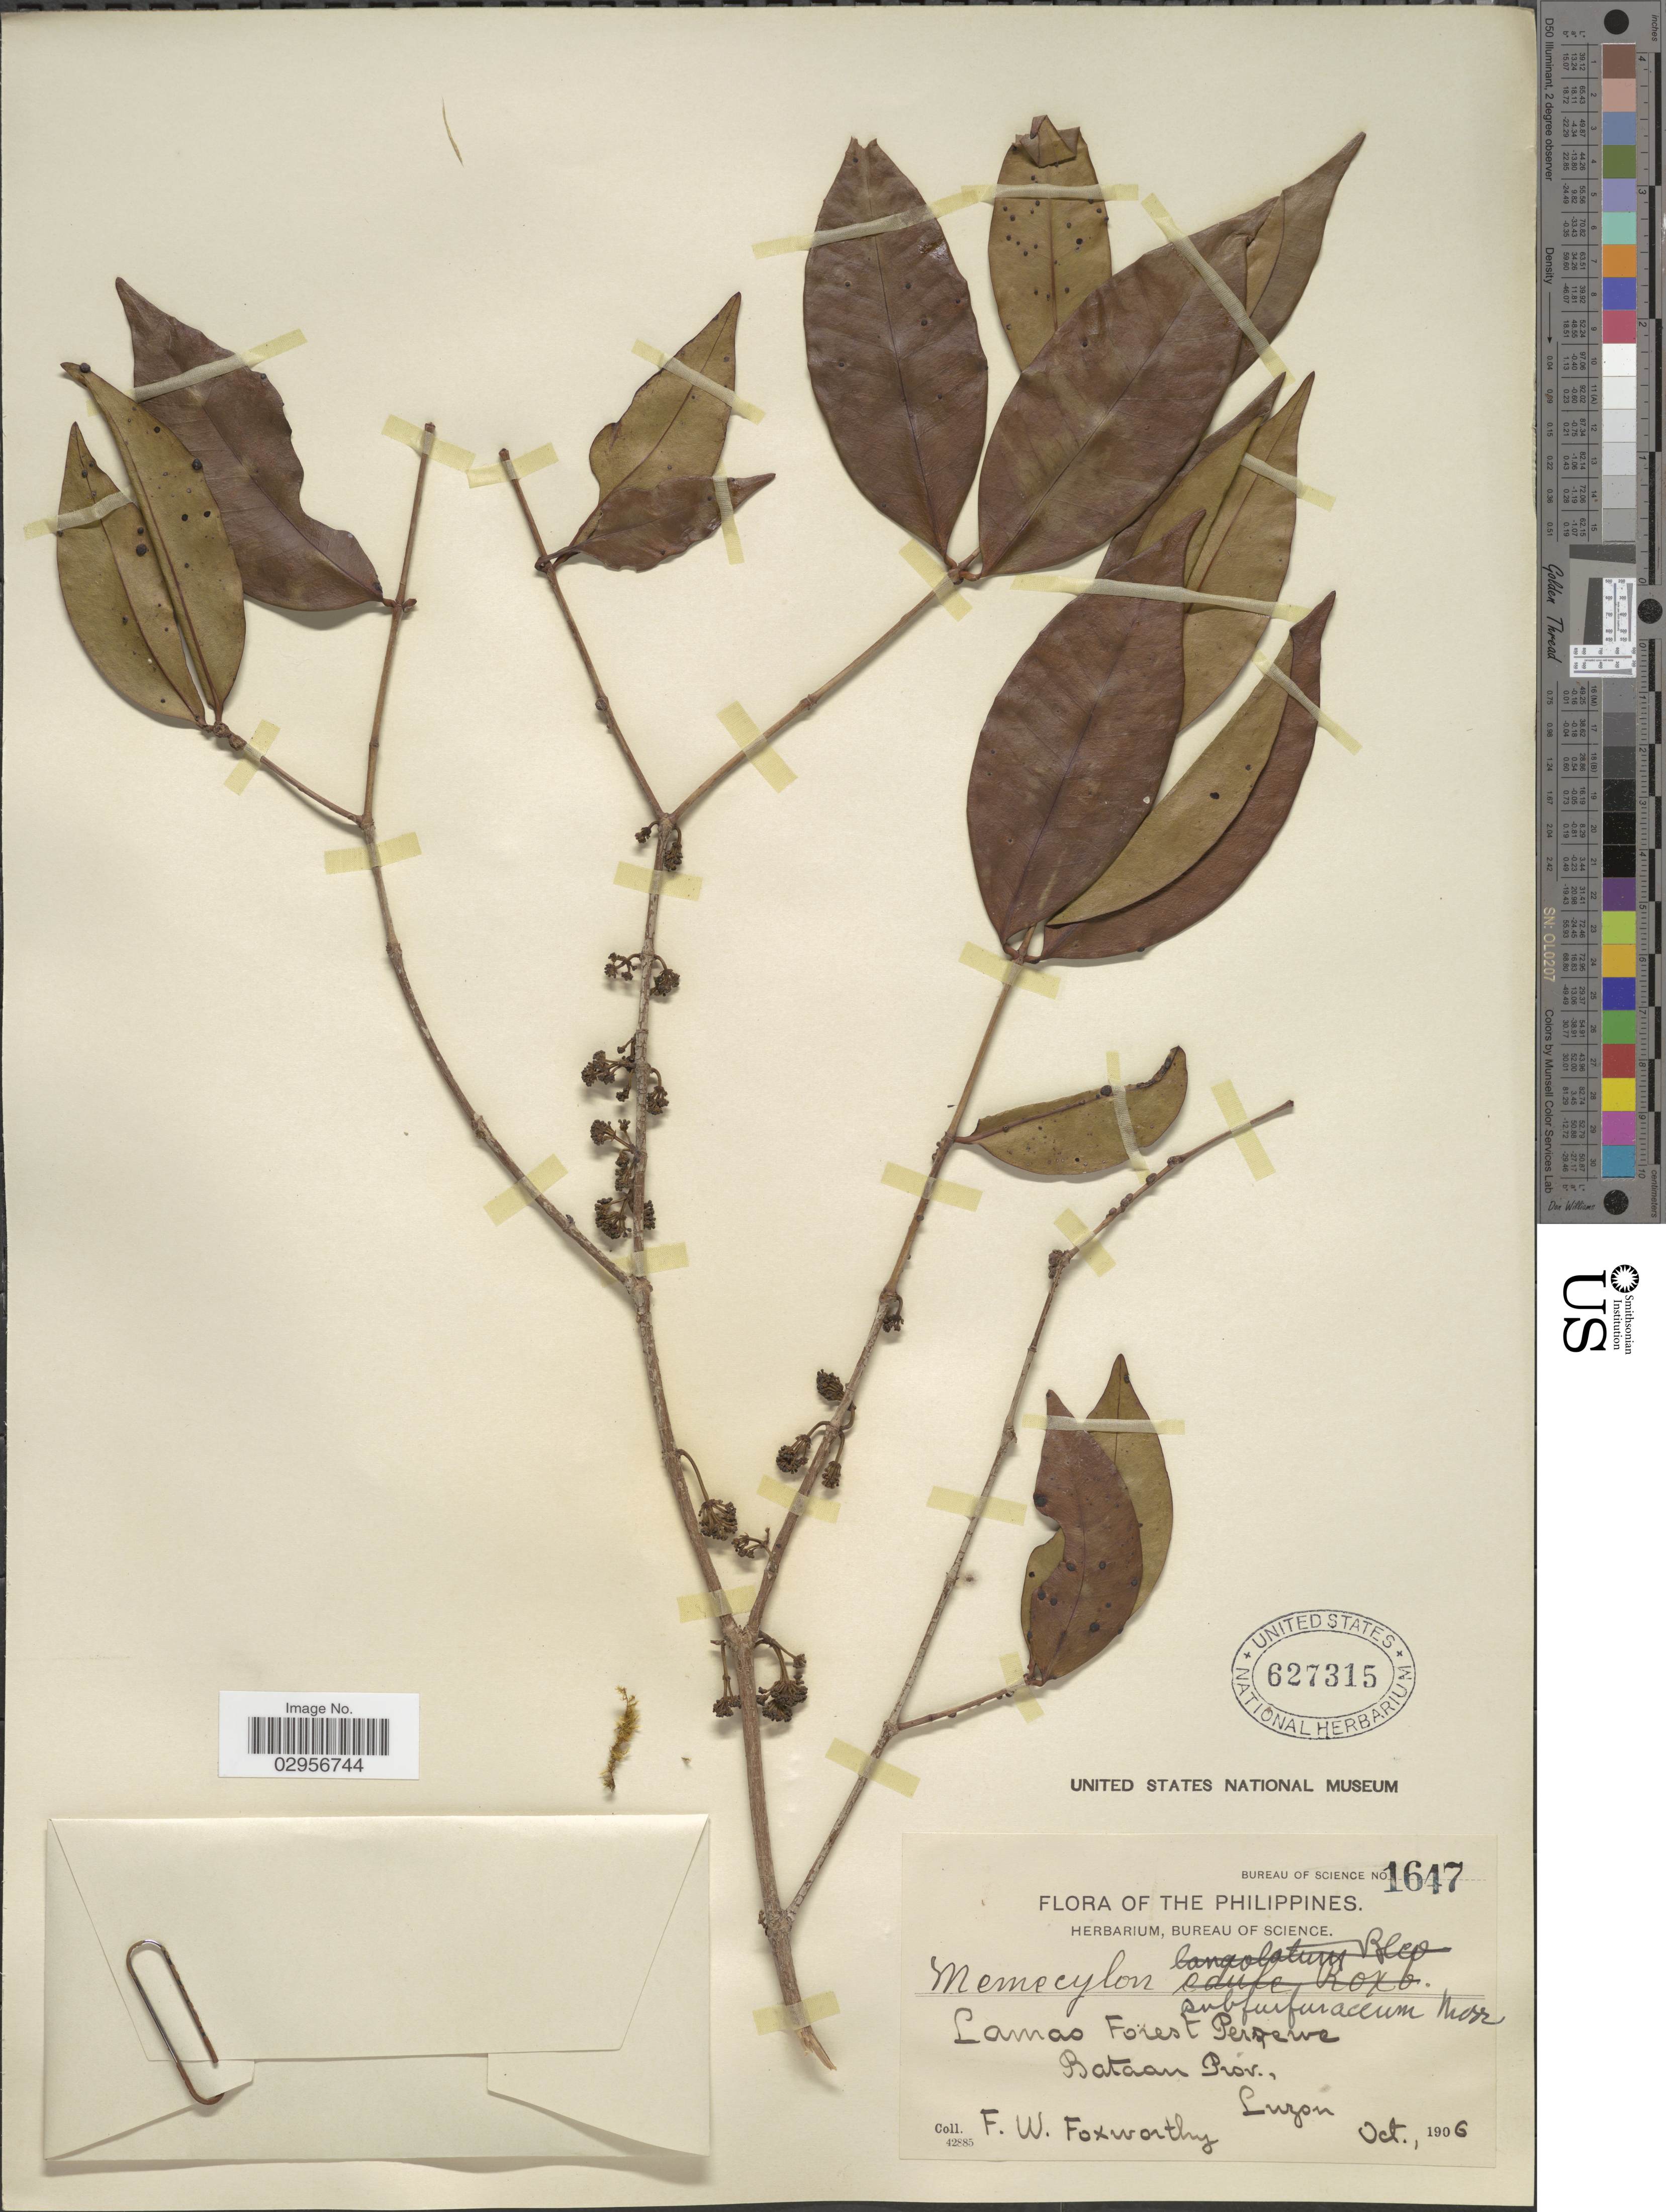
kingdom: Plantae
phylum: Tracheophyta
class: Magnoliopsida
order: Myrtales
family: Melastomataceae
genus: Memecylon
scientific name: Memecylon subfurfuraceum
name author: Merr.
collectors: F. W. Foxworthy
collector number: Bureau of Science 1647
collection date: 1906-10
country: Philippines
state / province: Central Luzon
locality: Lamao Forest Perserve, Bataan Prov., Luzon.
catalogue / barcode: US 627315